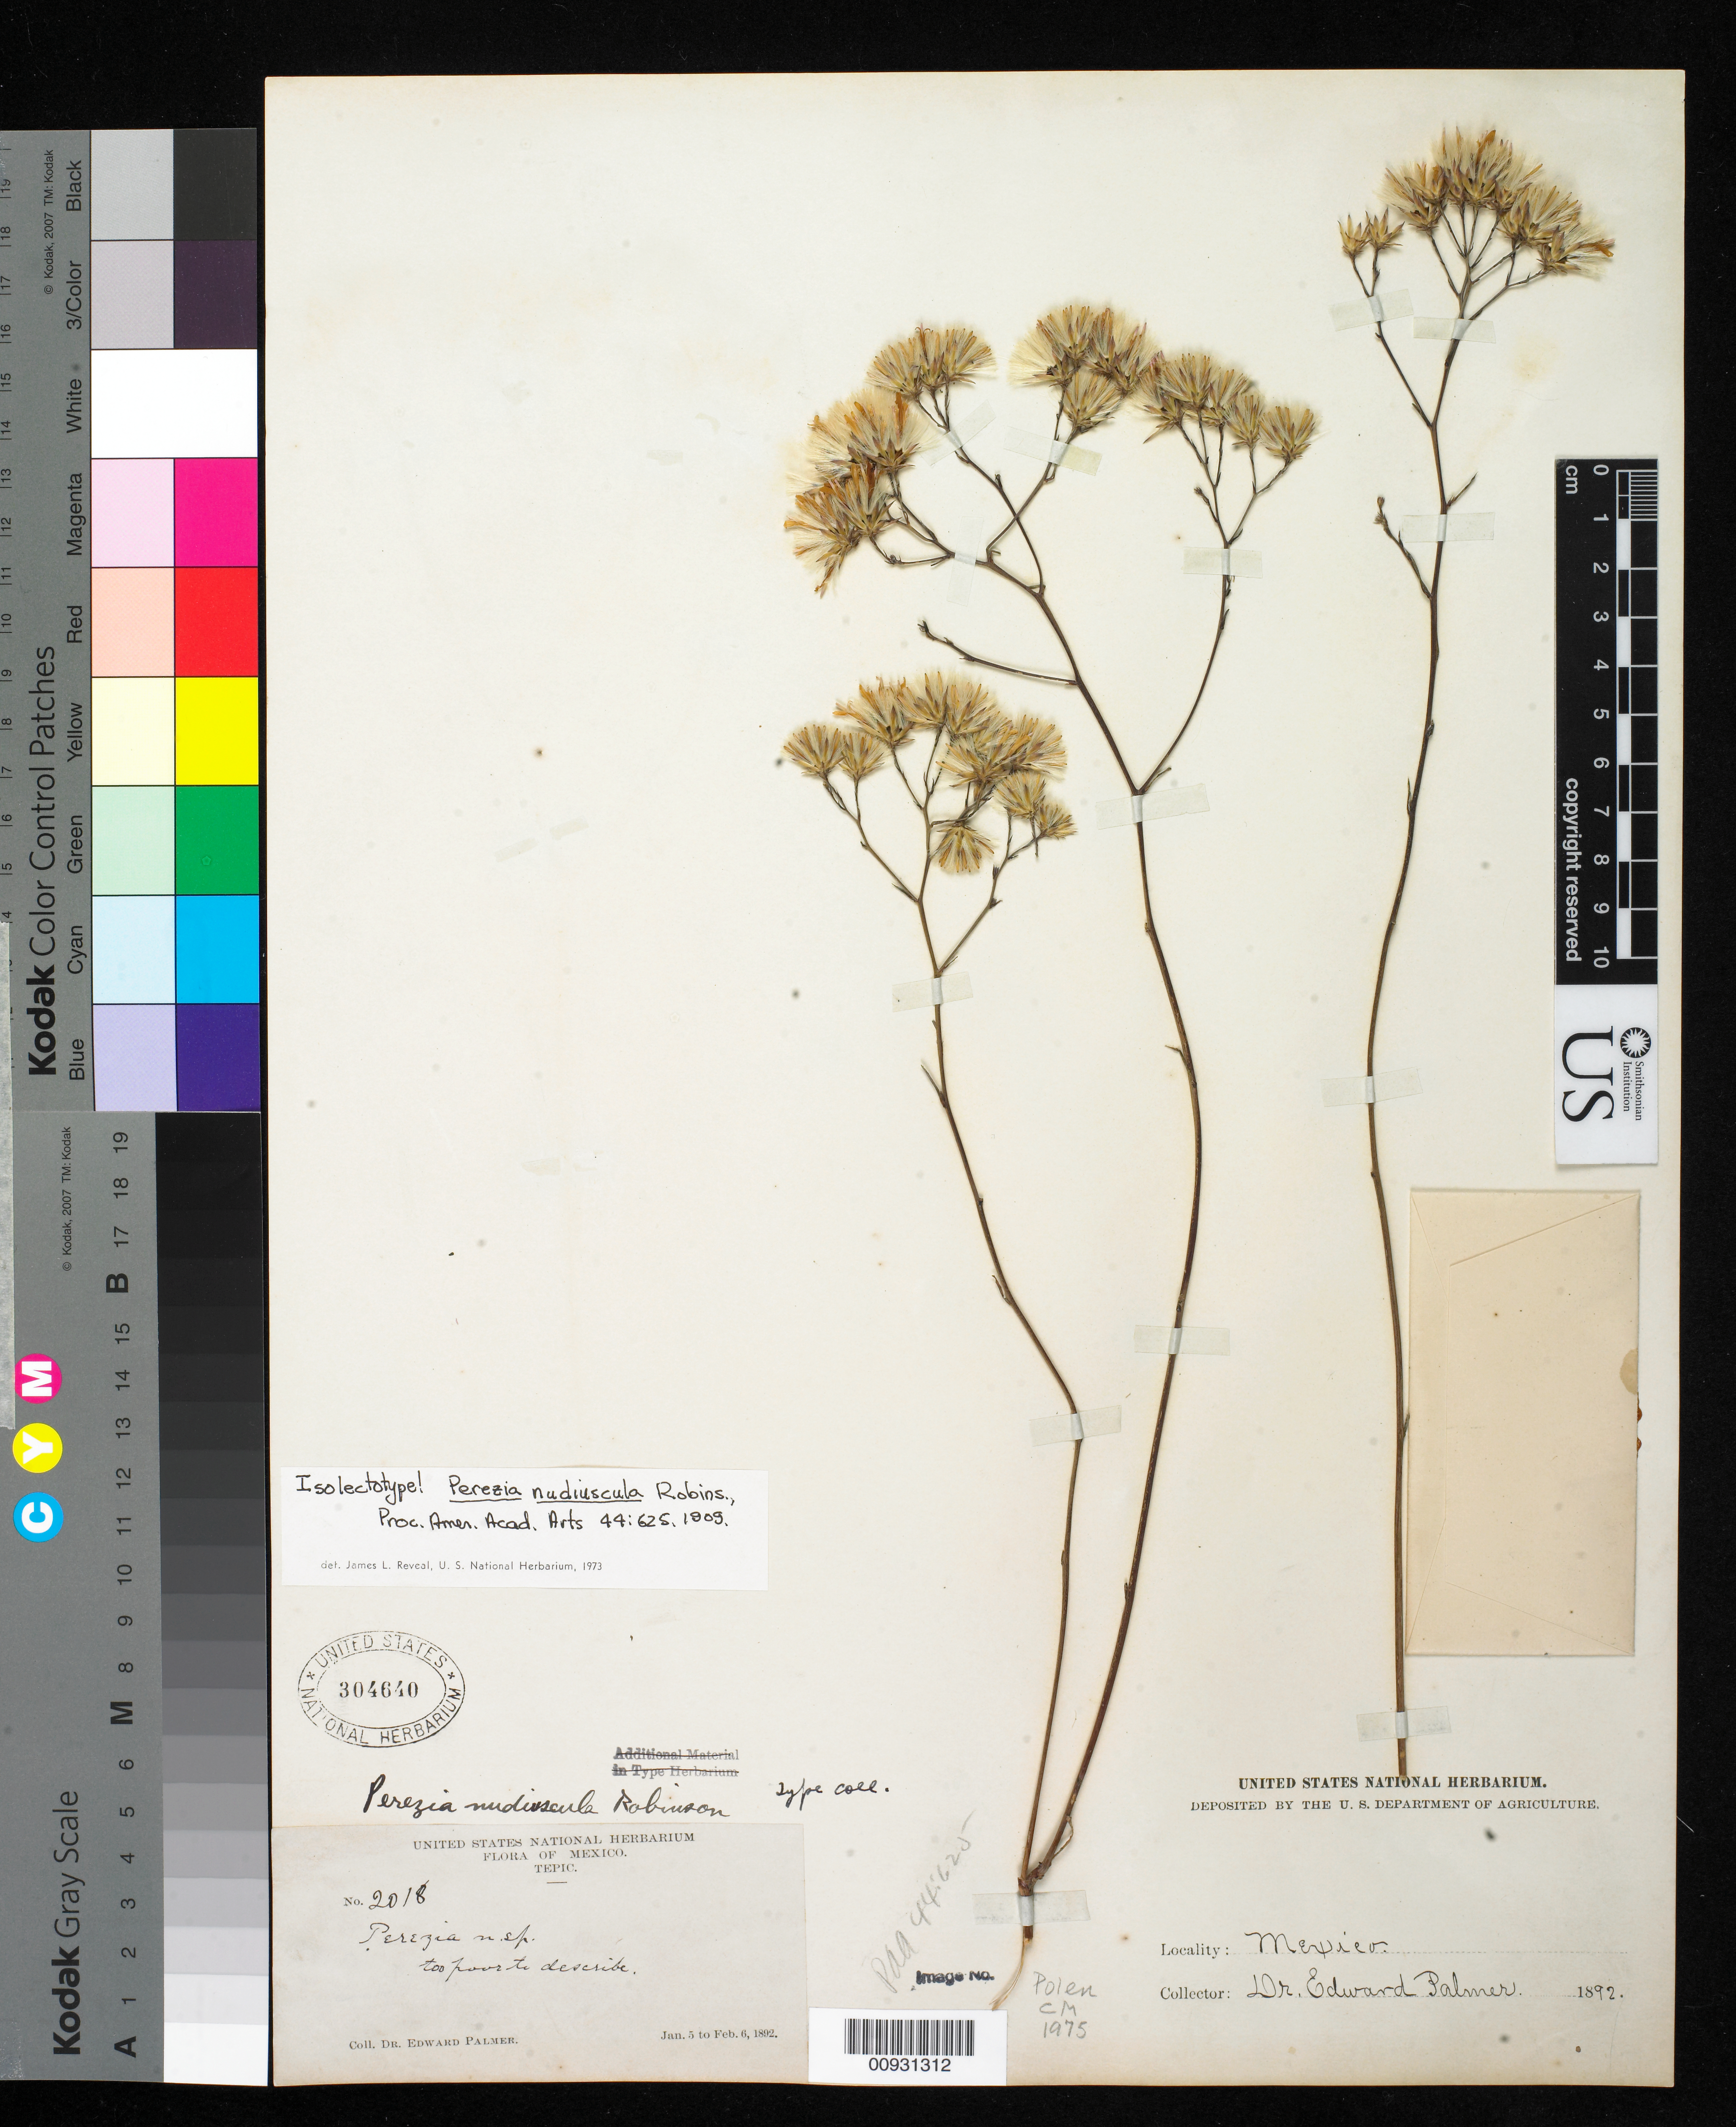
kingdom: Plantae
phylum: Tracheophyta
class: Magnoliopsida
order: Asterales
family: Asteraceae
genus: Perezia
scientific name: Perezia nudiuscula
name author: B.L. Rob.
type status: Isolectotype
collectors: E. Palmer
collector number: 2018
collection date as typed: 05 Jan 1892 to 06 Feb 1892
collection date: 1892-01-05/1892-02-06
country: Mexico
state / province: Nayarit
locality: Tepic.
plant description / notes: Protologue cites one collection but two herbaria (GH & US).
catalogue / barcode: US 304640